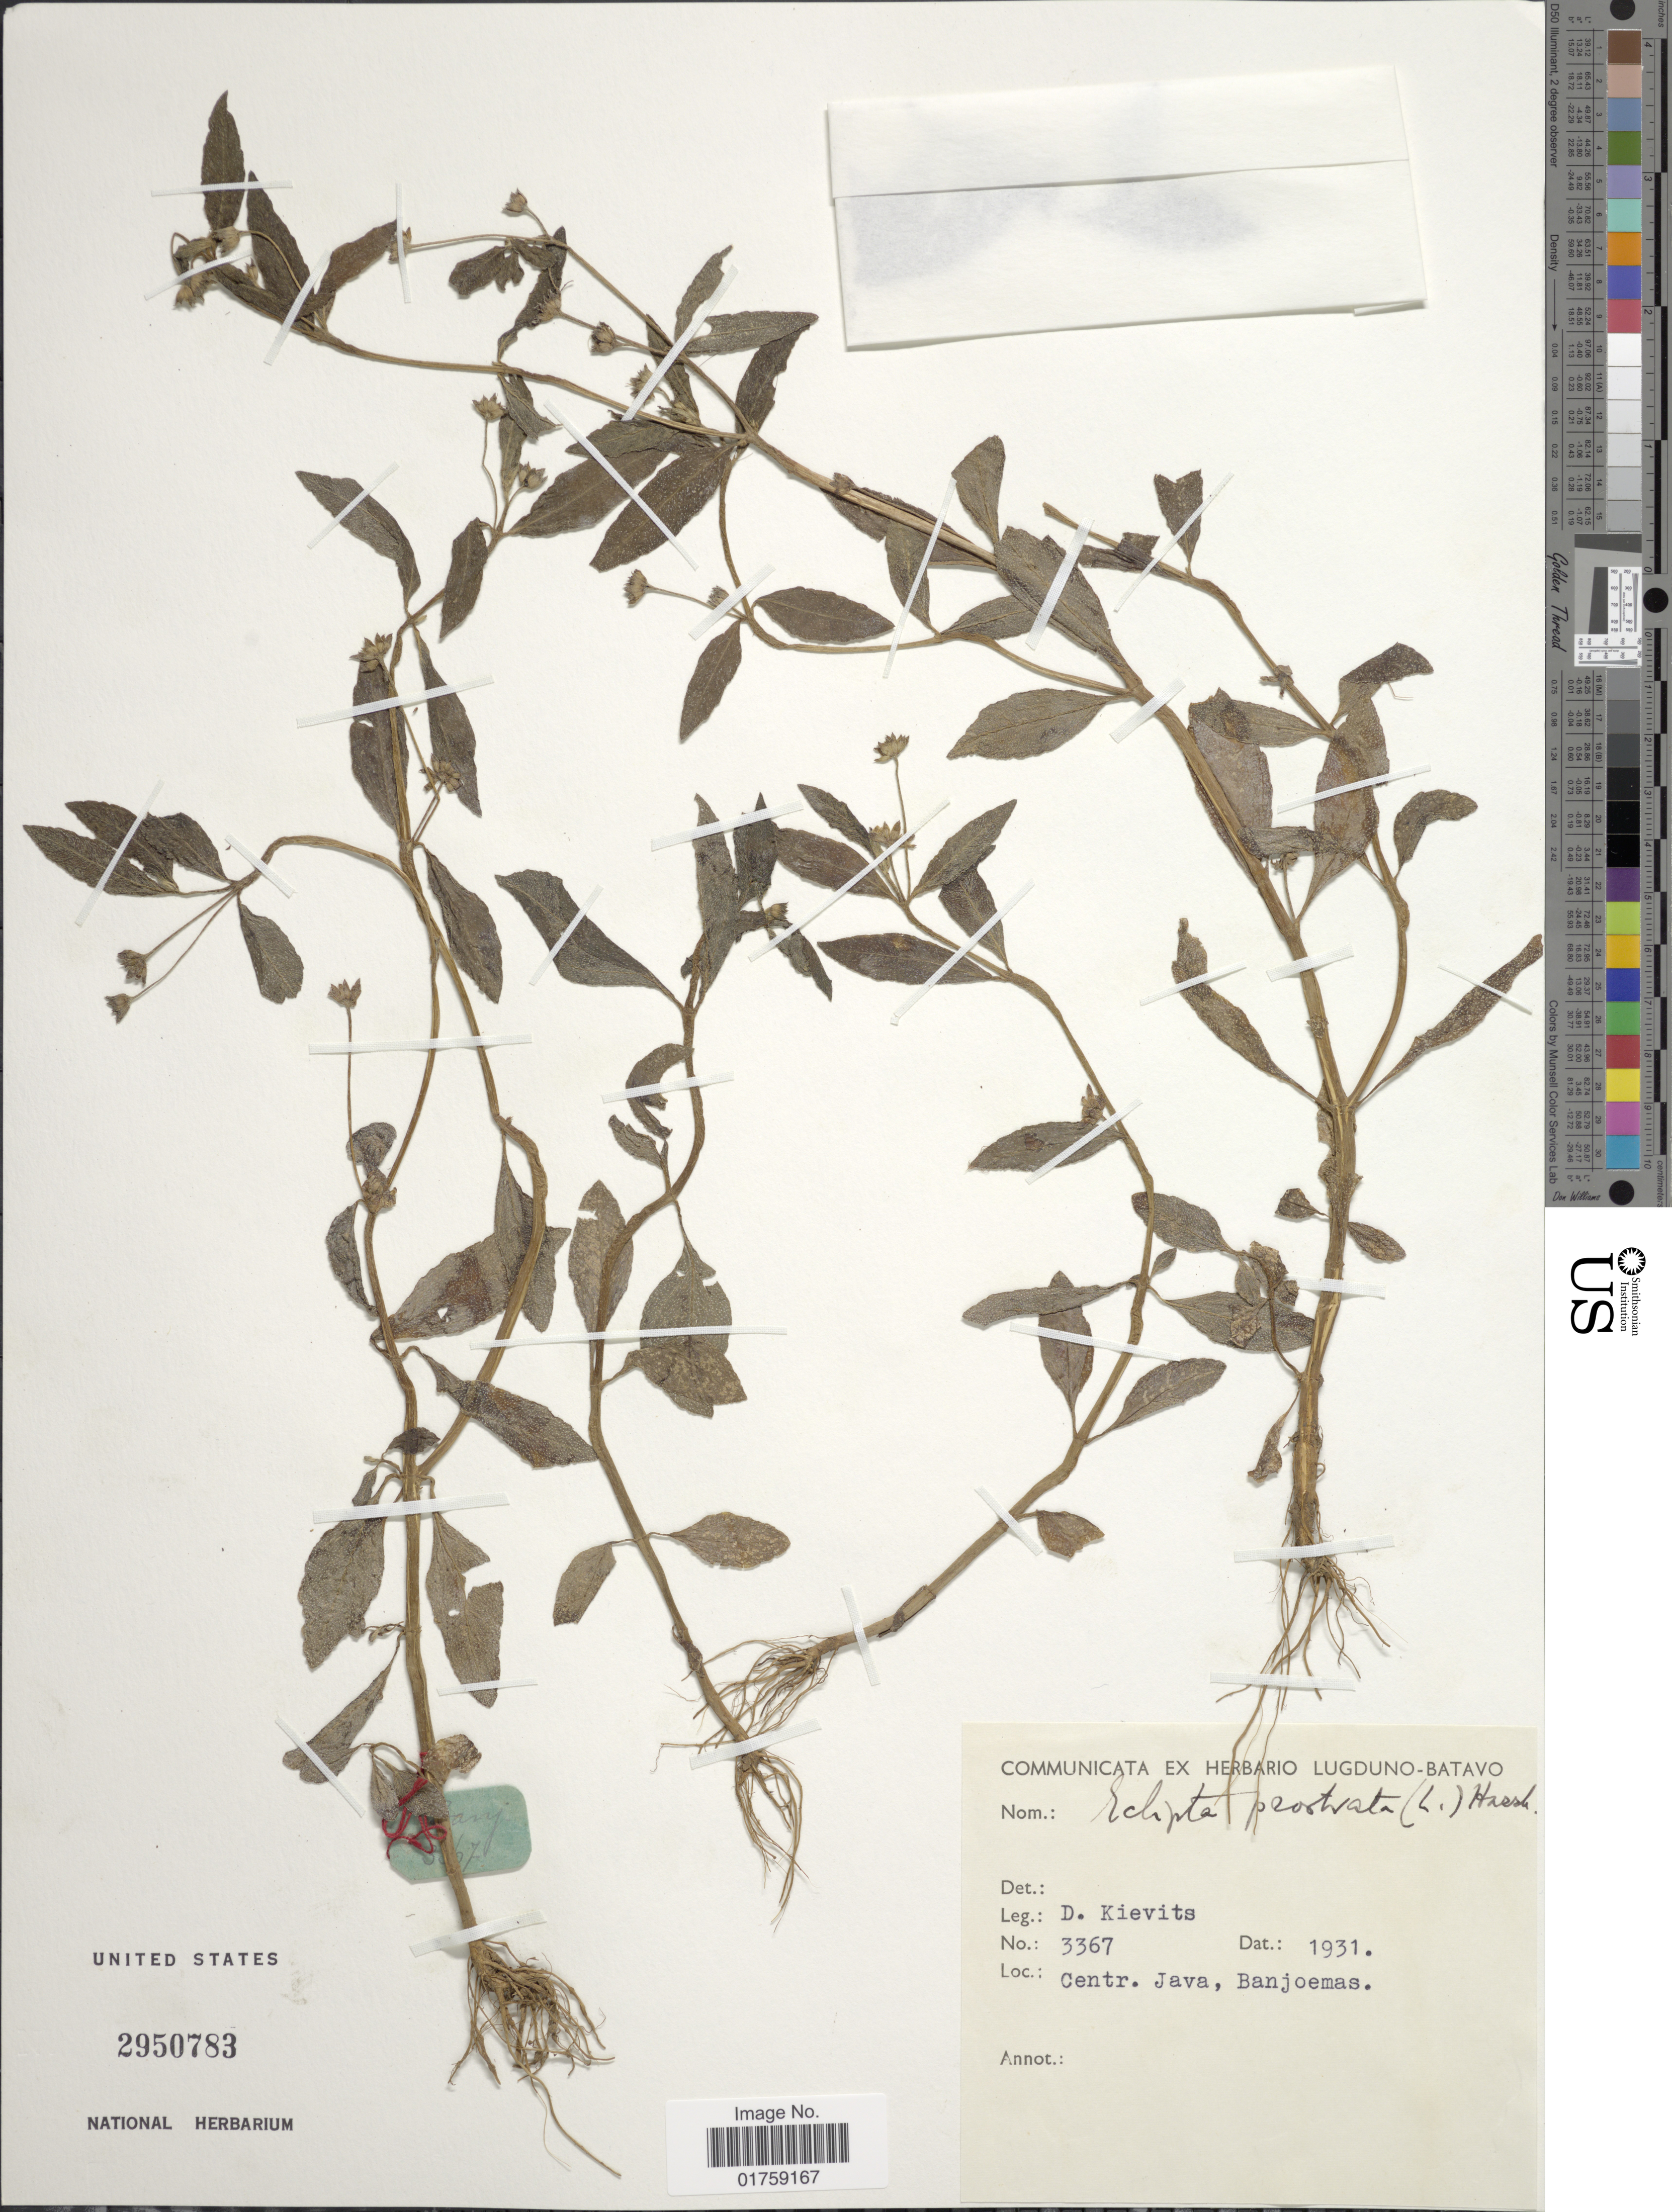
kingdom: Plantae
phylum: Tracheophyta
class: Magnoliopsida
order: Asterales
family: Asteraceae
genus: Eclipta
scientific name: Eclipta prostrata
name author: (L.) L.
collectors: D. Kievits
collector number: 3367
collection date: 1931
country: Indonesia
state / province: Java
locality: Centr. Java, Banjoemas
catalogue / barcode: US 2950783